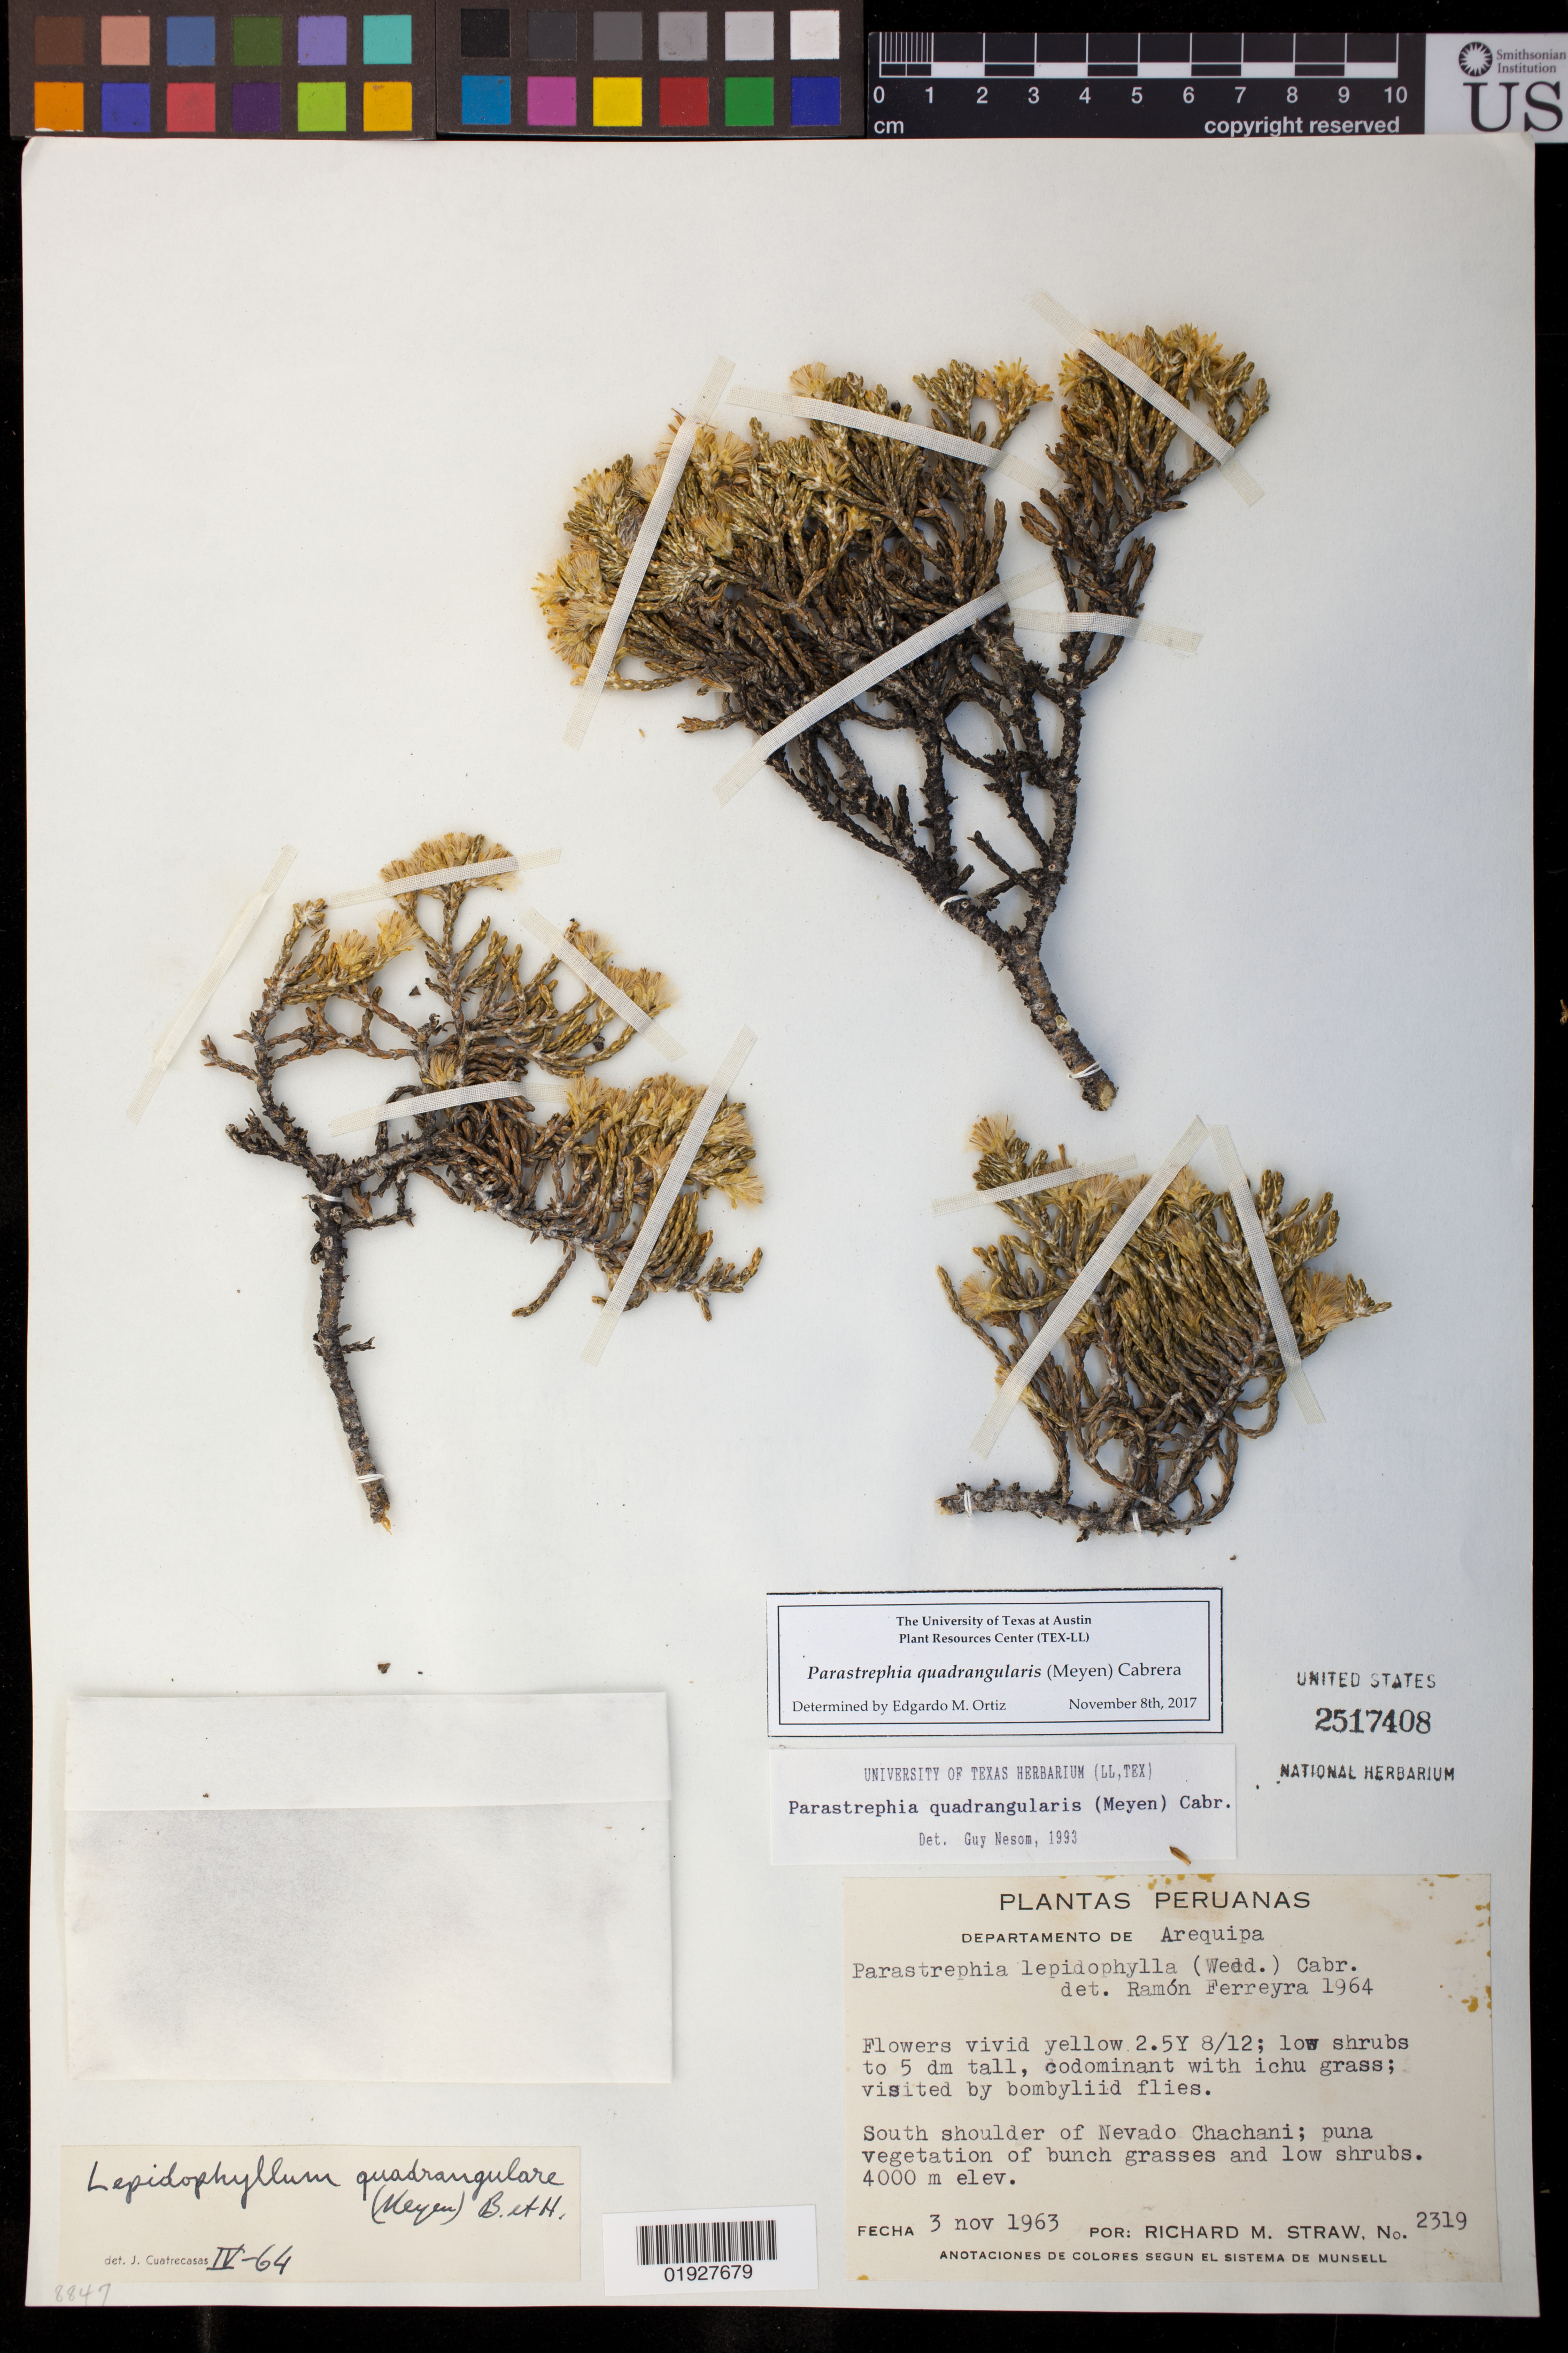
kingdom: Plantae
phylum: Tracheophyta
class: Magnoliopsida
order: Asterales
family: Asteraceae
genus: Parastrephia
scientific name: Parastrephia quadrangularis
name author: (Meyen) Cabrera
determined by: Ortiz, E. M.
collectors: R. M. Straw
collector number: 2319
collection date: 1963-11-03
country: Peru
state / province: Arequipa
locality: South shoulder of Nevado Chachani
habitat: Puna vegetion of bunch grasses and low shrubs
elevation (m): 4000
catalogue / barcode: US 2517408